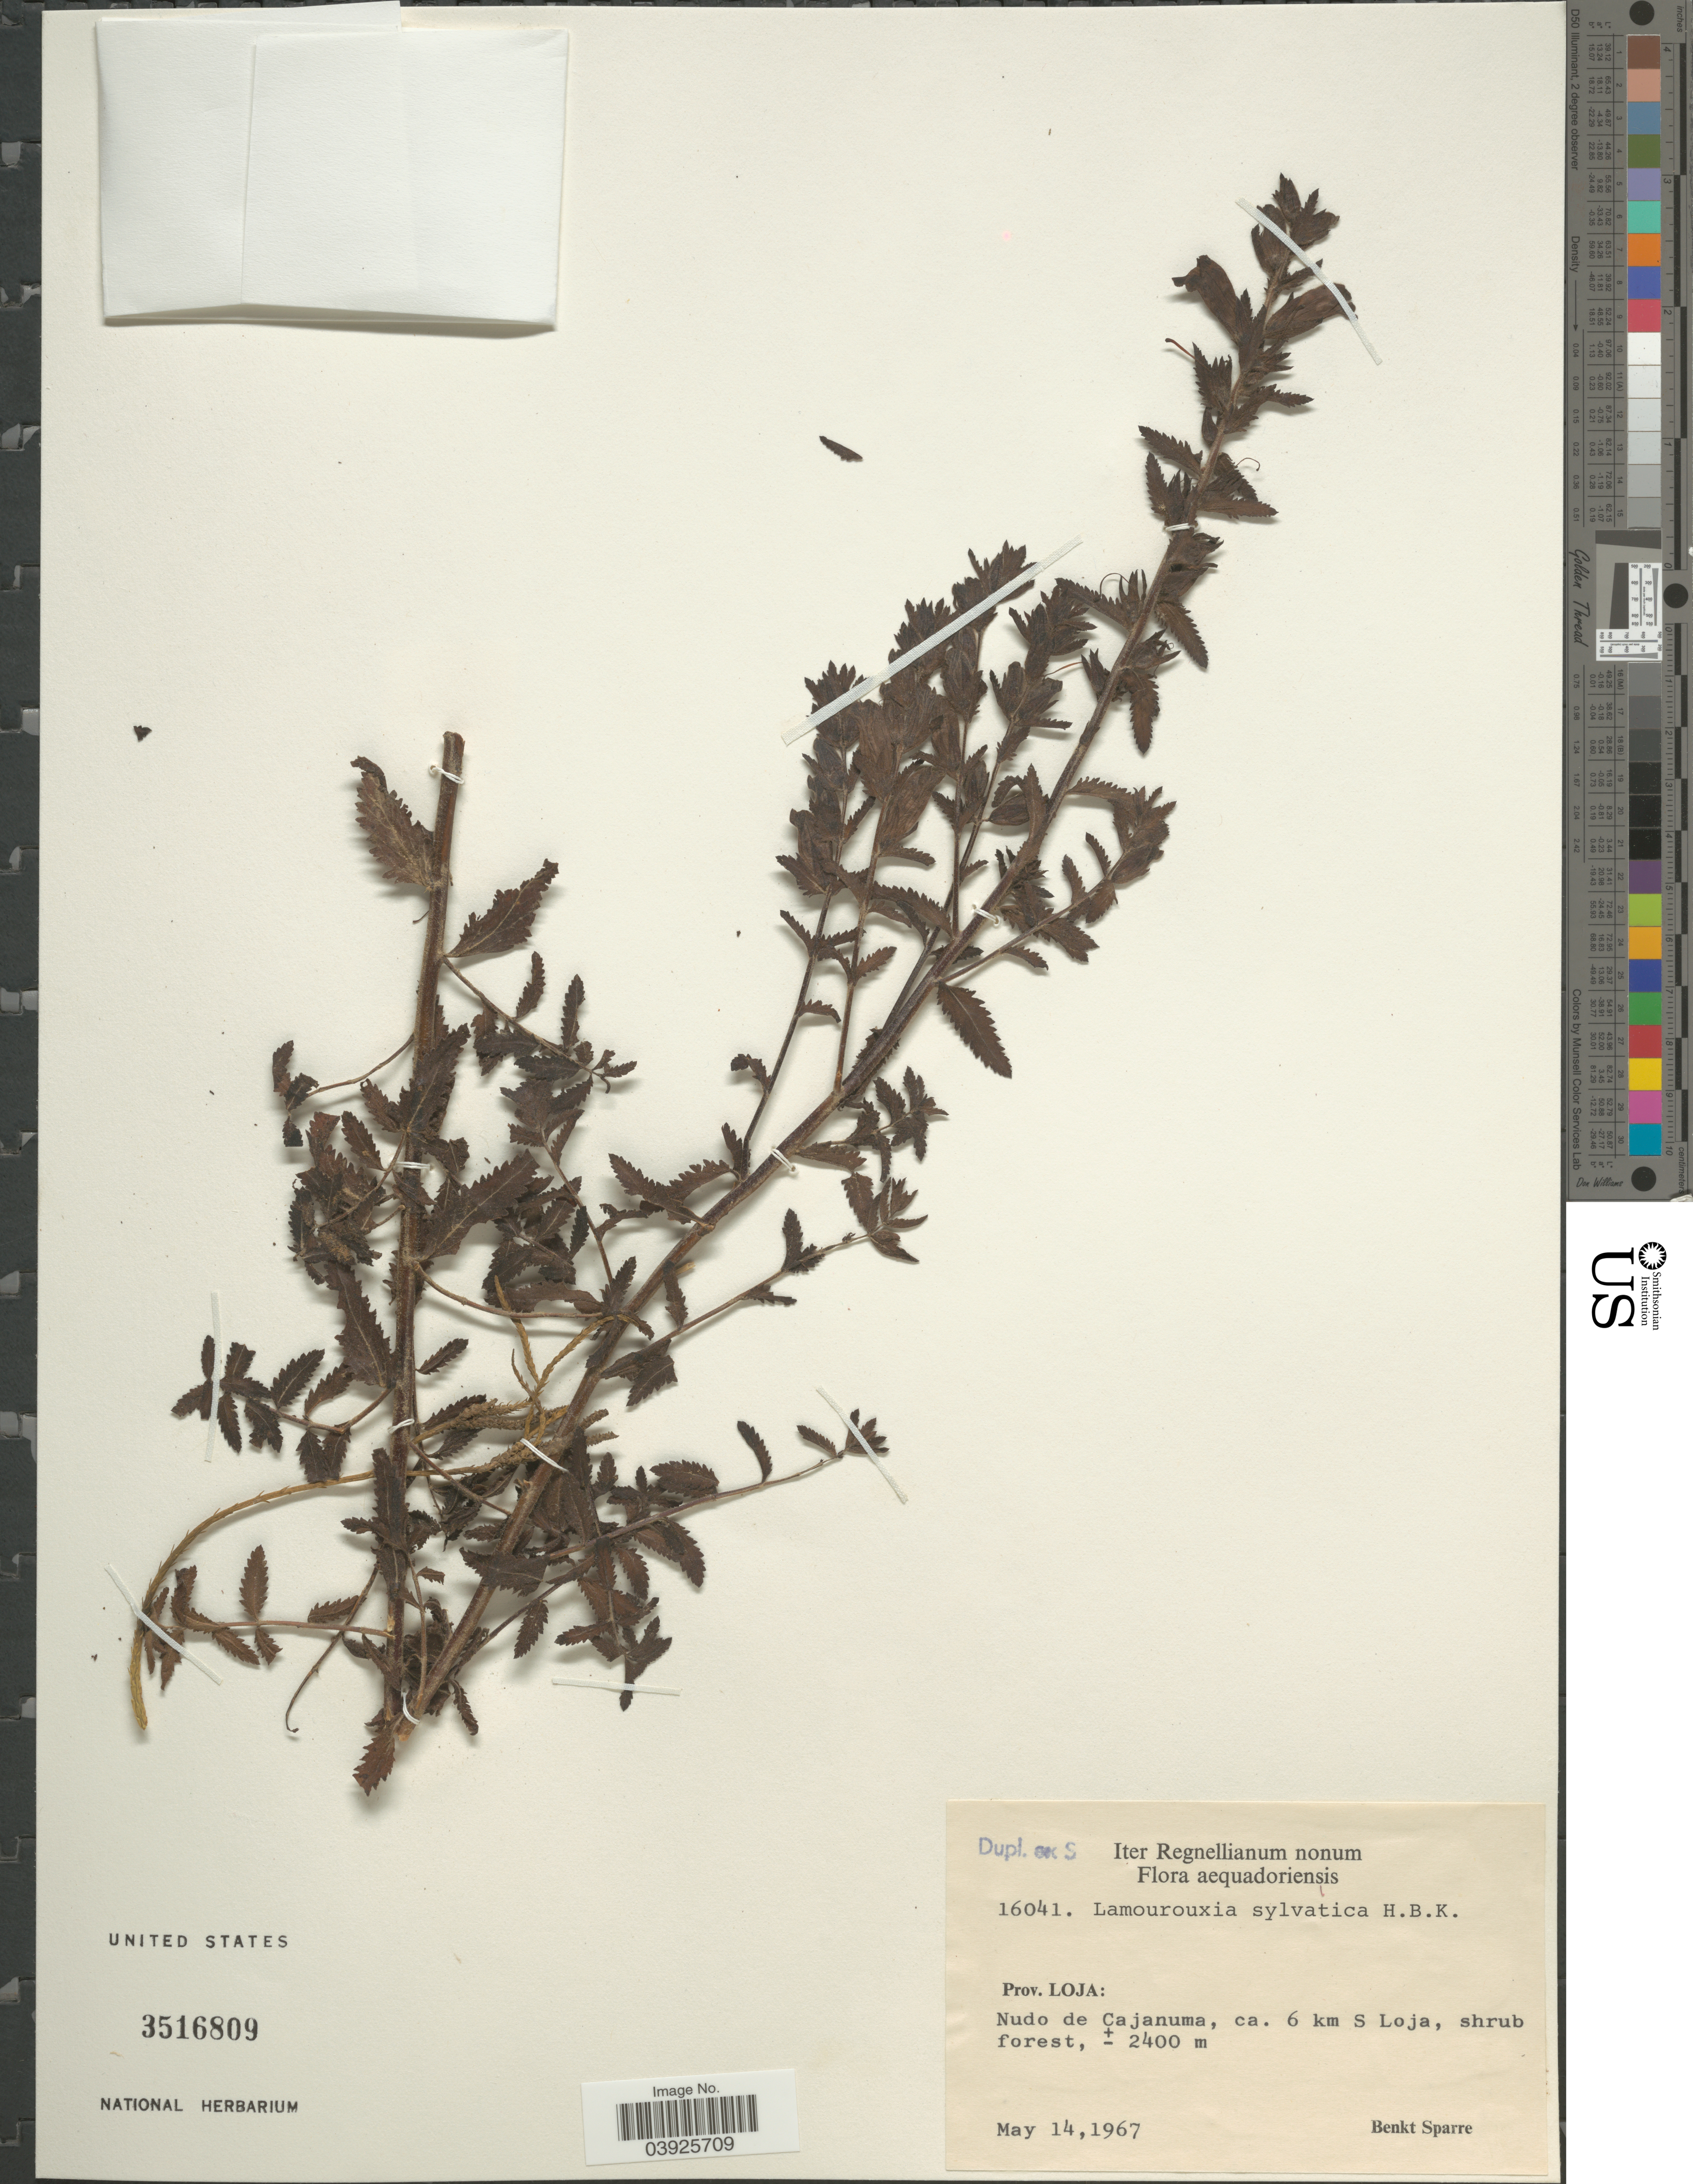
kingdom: Plantae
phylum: Tracheophyta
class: Magnoliopsida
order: Lamiales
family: Orobanchaceae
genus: Lamourouxia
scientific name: Lamourouxia sylvatica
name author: Kunth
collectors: B. Sparre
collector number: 16041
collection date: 1967-05-14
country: Ecuador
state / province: Loja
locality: Nudo de Cajanuma, ca. 6 km S Loja.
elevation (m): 2400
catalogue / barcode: US 3516809